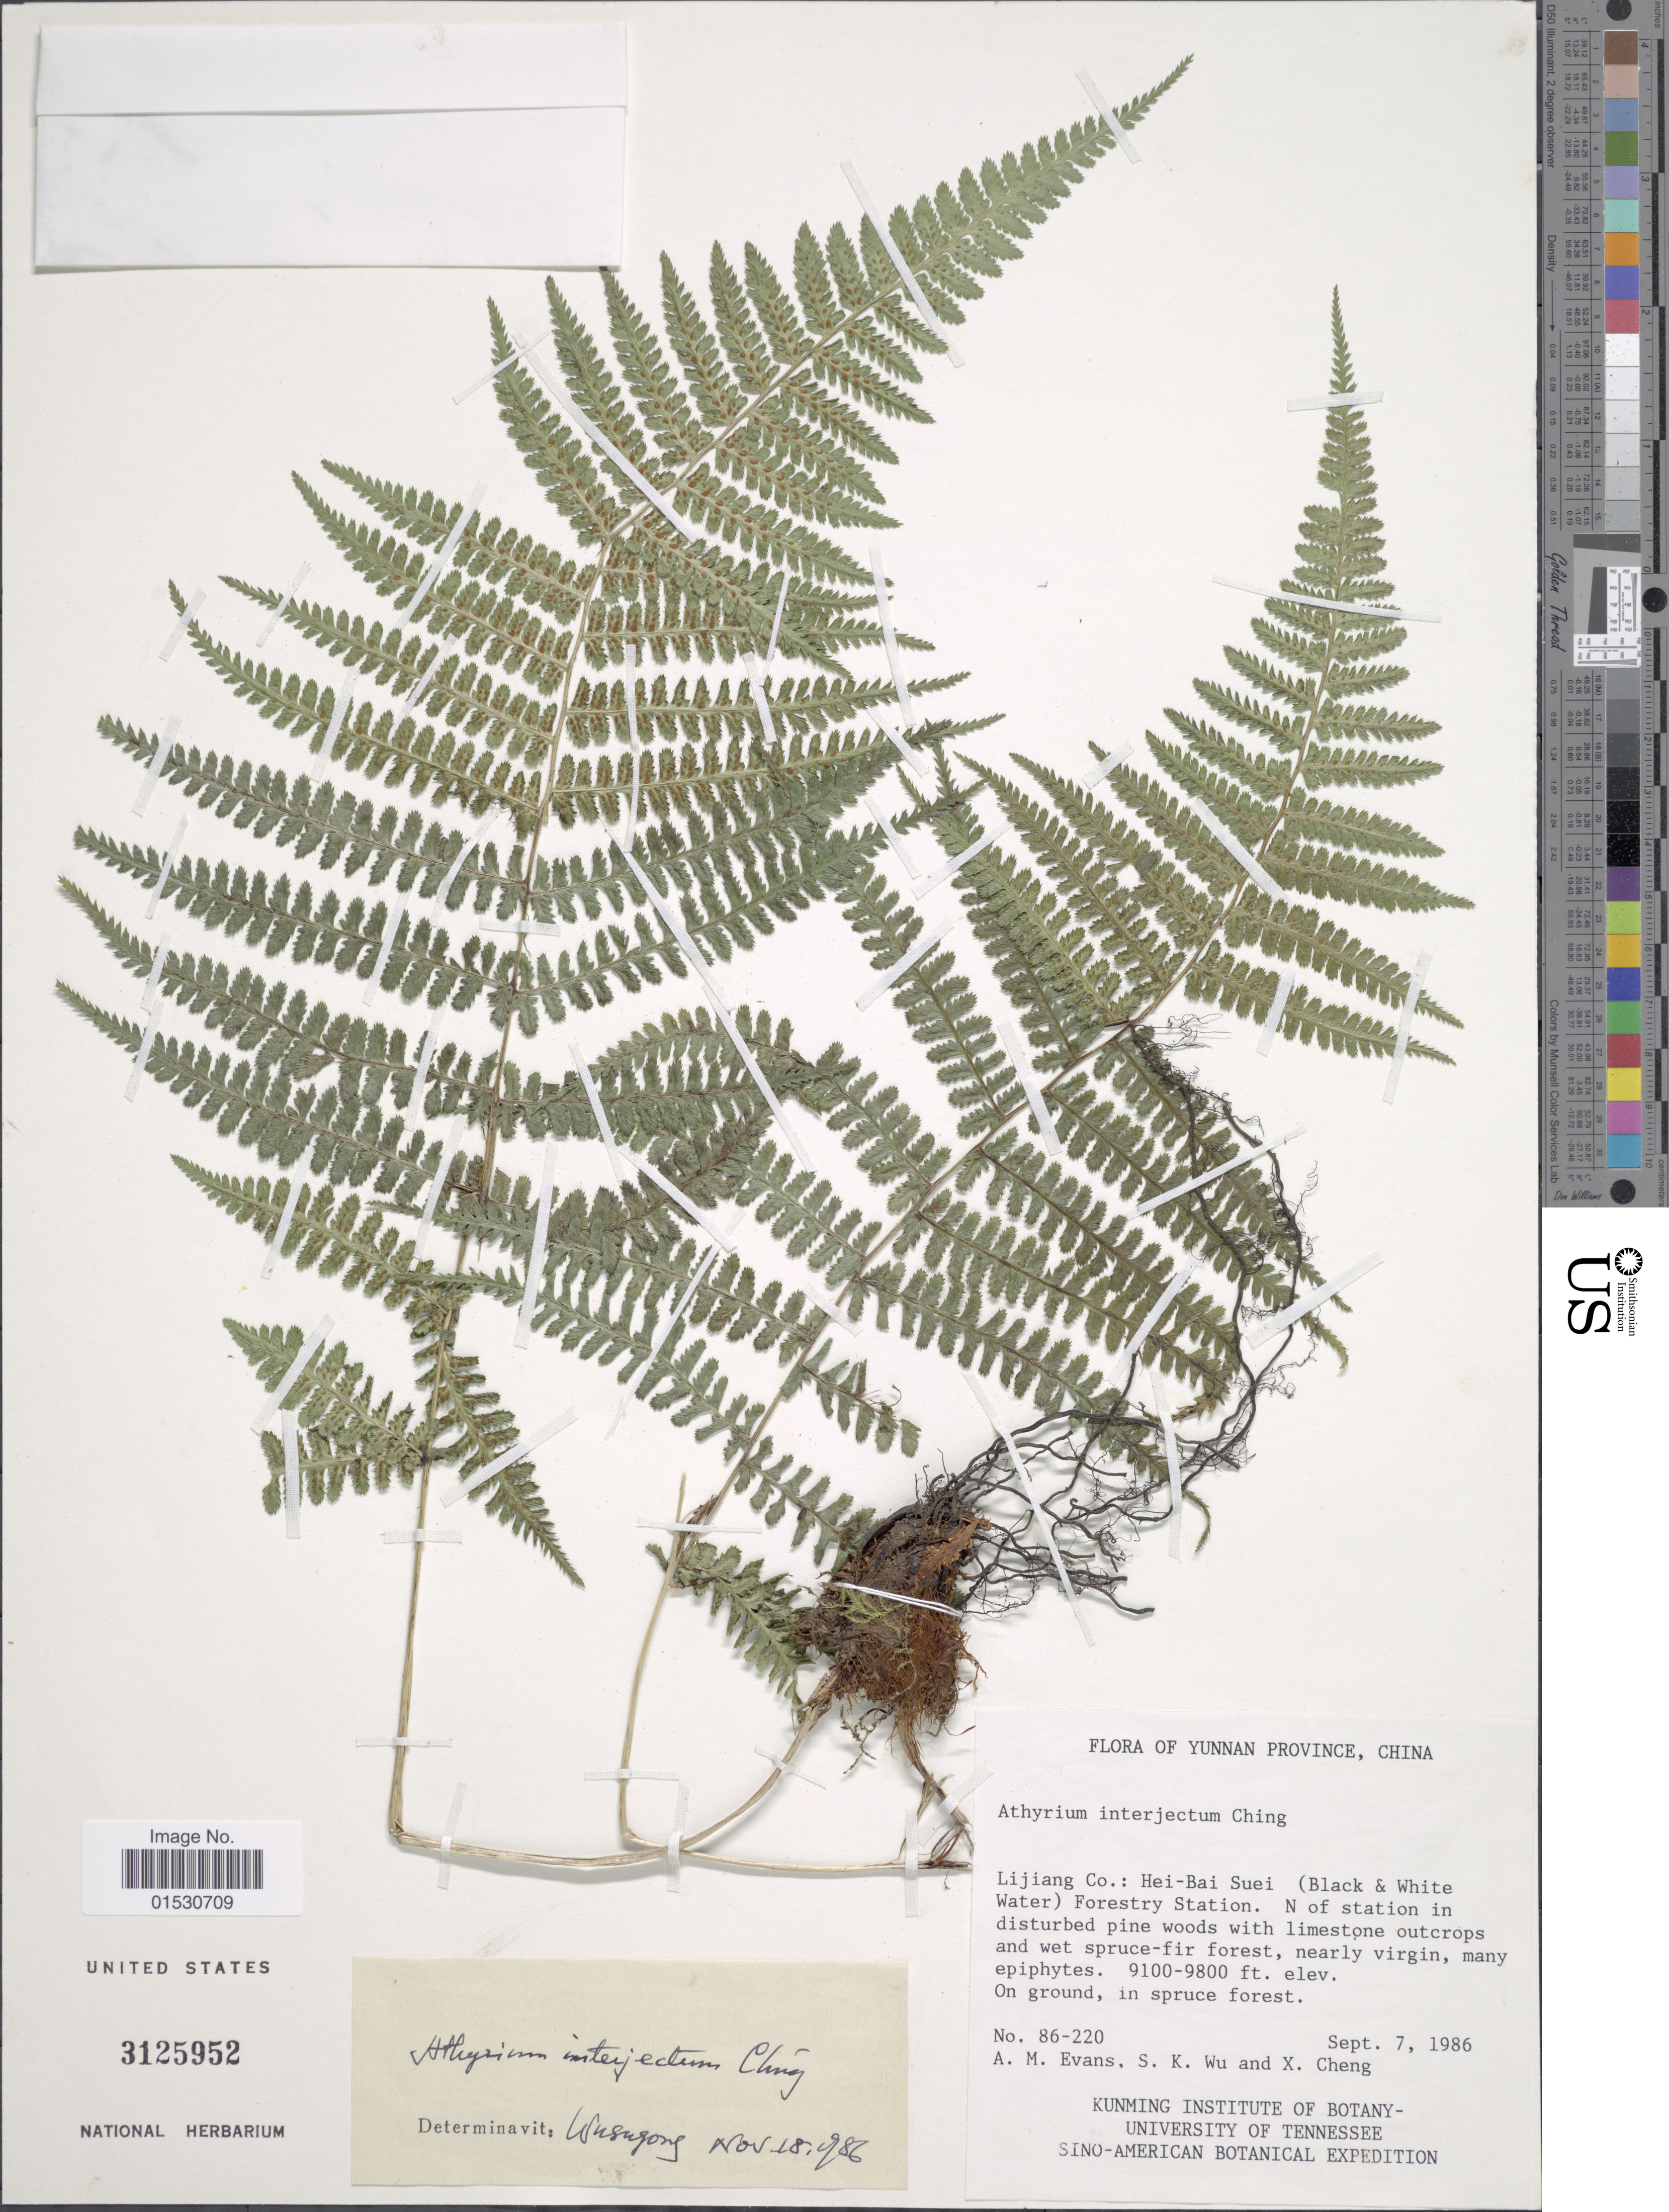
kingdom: Plantae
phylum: Tracheophyta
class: Polypodiopsida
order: Polypodiales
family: Athyriaceae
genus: Athyrium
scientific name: Athyrium interjectum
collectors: A. M. Evans, S. K. Wu & X. Cheng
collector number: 86-220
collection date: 1986-09-07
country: China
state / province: Yunnan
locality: Lijiang Co: Hei-Bai Suei (Black & White Water) Forestry Station. N of station in disturbed pine woods with limestone outcrops and wet spruce-fir forest, nearly virgin, many epiphytes, on ground, in spruce forest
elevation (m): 2774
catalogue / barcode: US 3125952